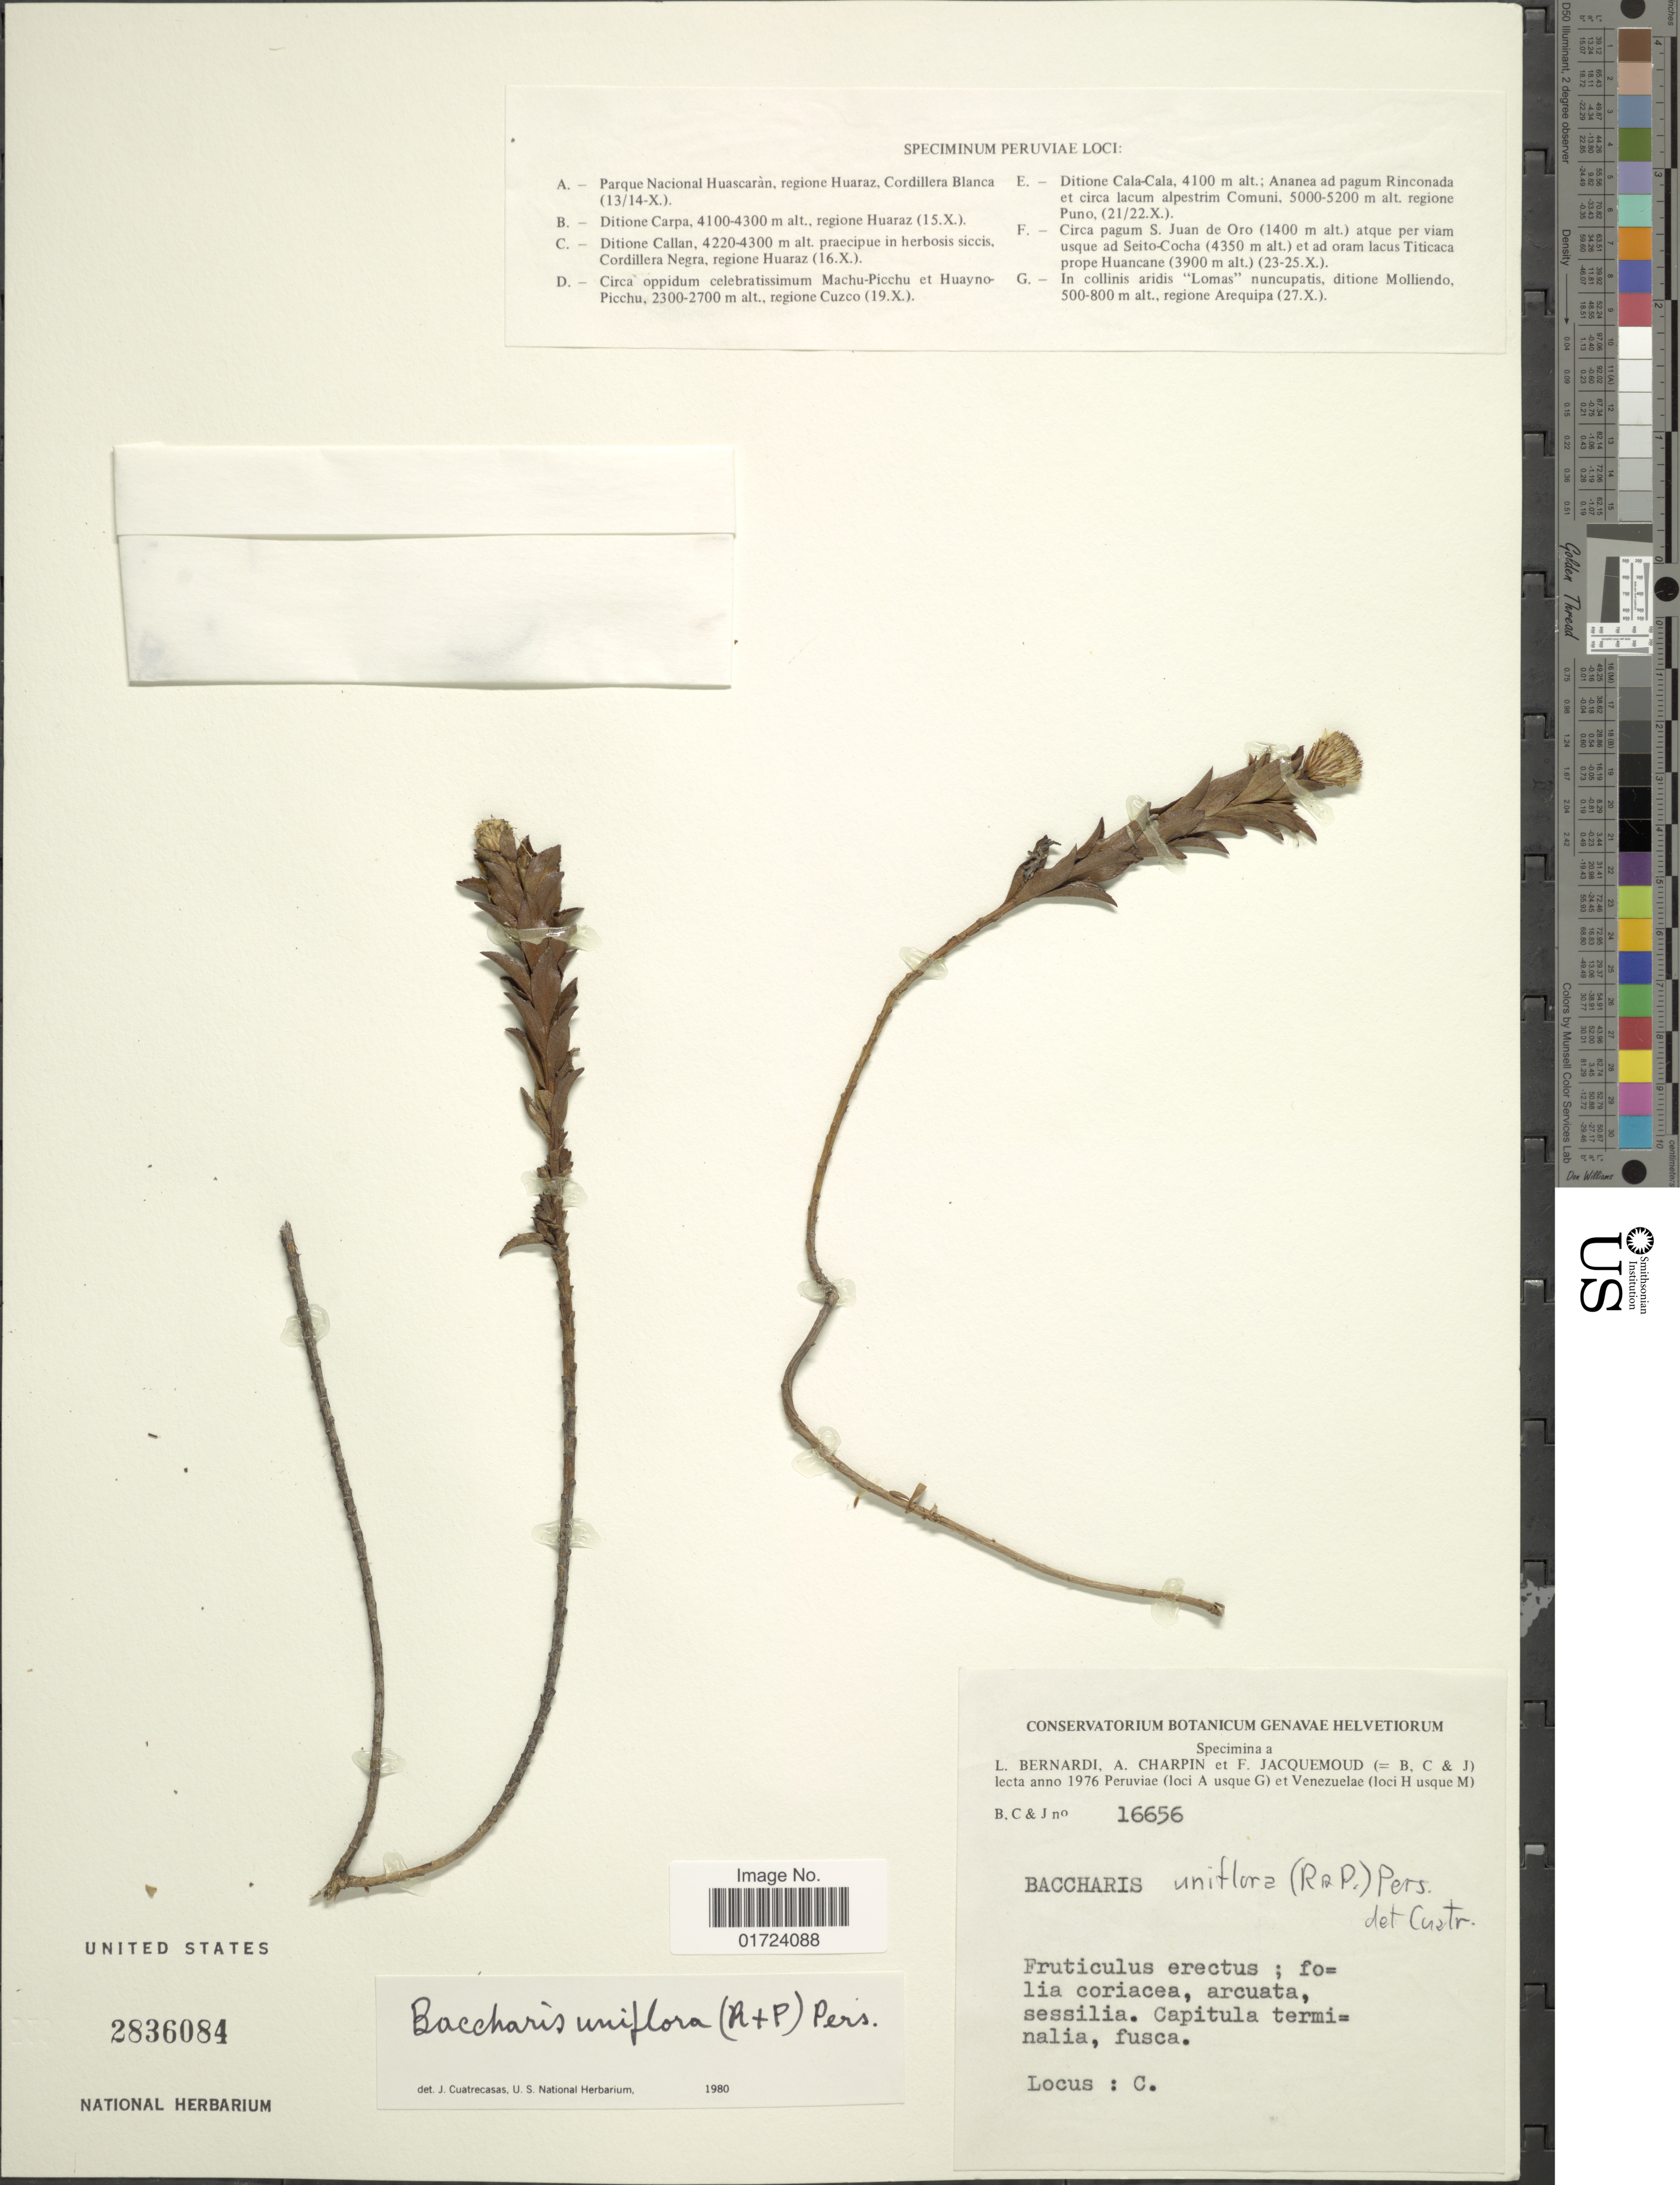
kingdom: Plantae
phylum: Tracheophyta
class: Magnoliopsida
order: Asterales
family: Asteraceae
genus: Baccharis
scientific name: Baccharis uniflora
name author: Pers.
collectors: L. Bernardi, A. Charpin & F. Jacquemoud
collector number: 16656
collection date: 1976-10-16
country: Peru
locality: Ditione Callan, Cordillera Negra, regione Huaraz.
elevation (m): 4220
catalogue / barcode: US 2836084